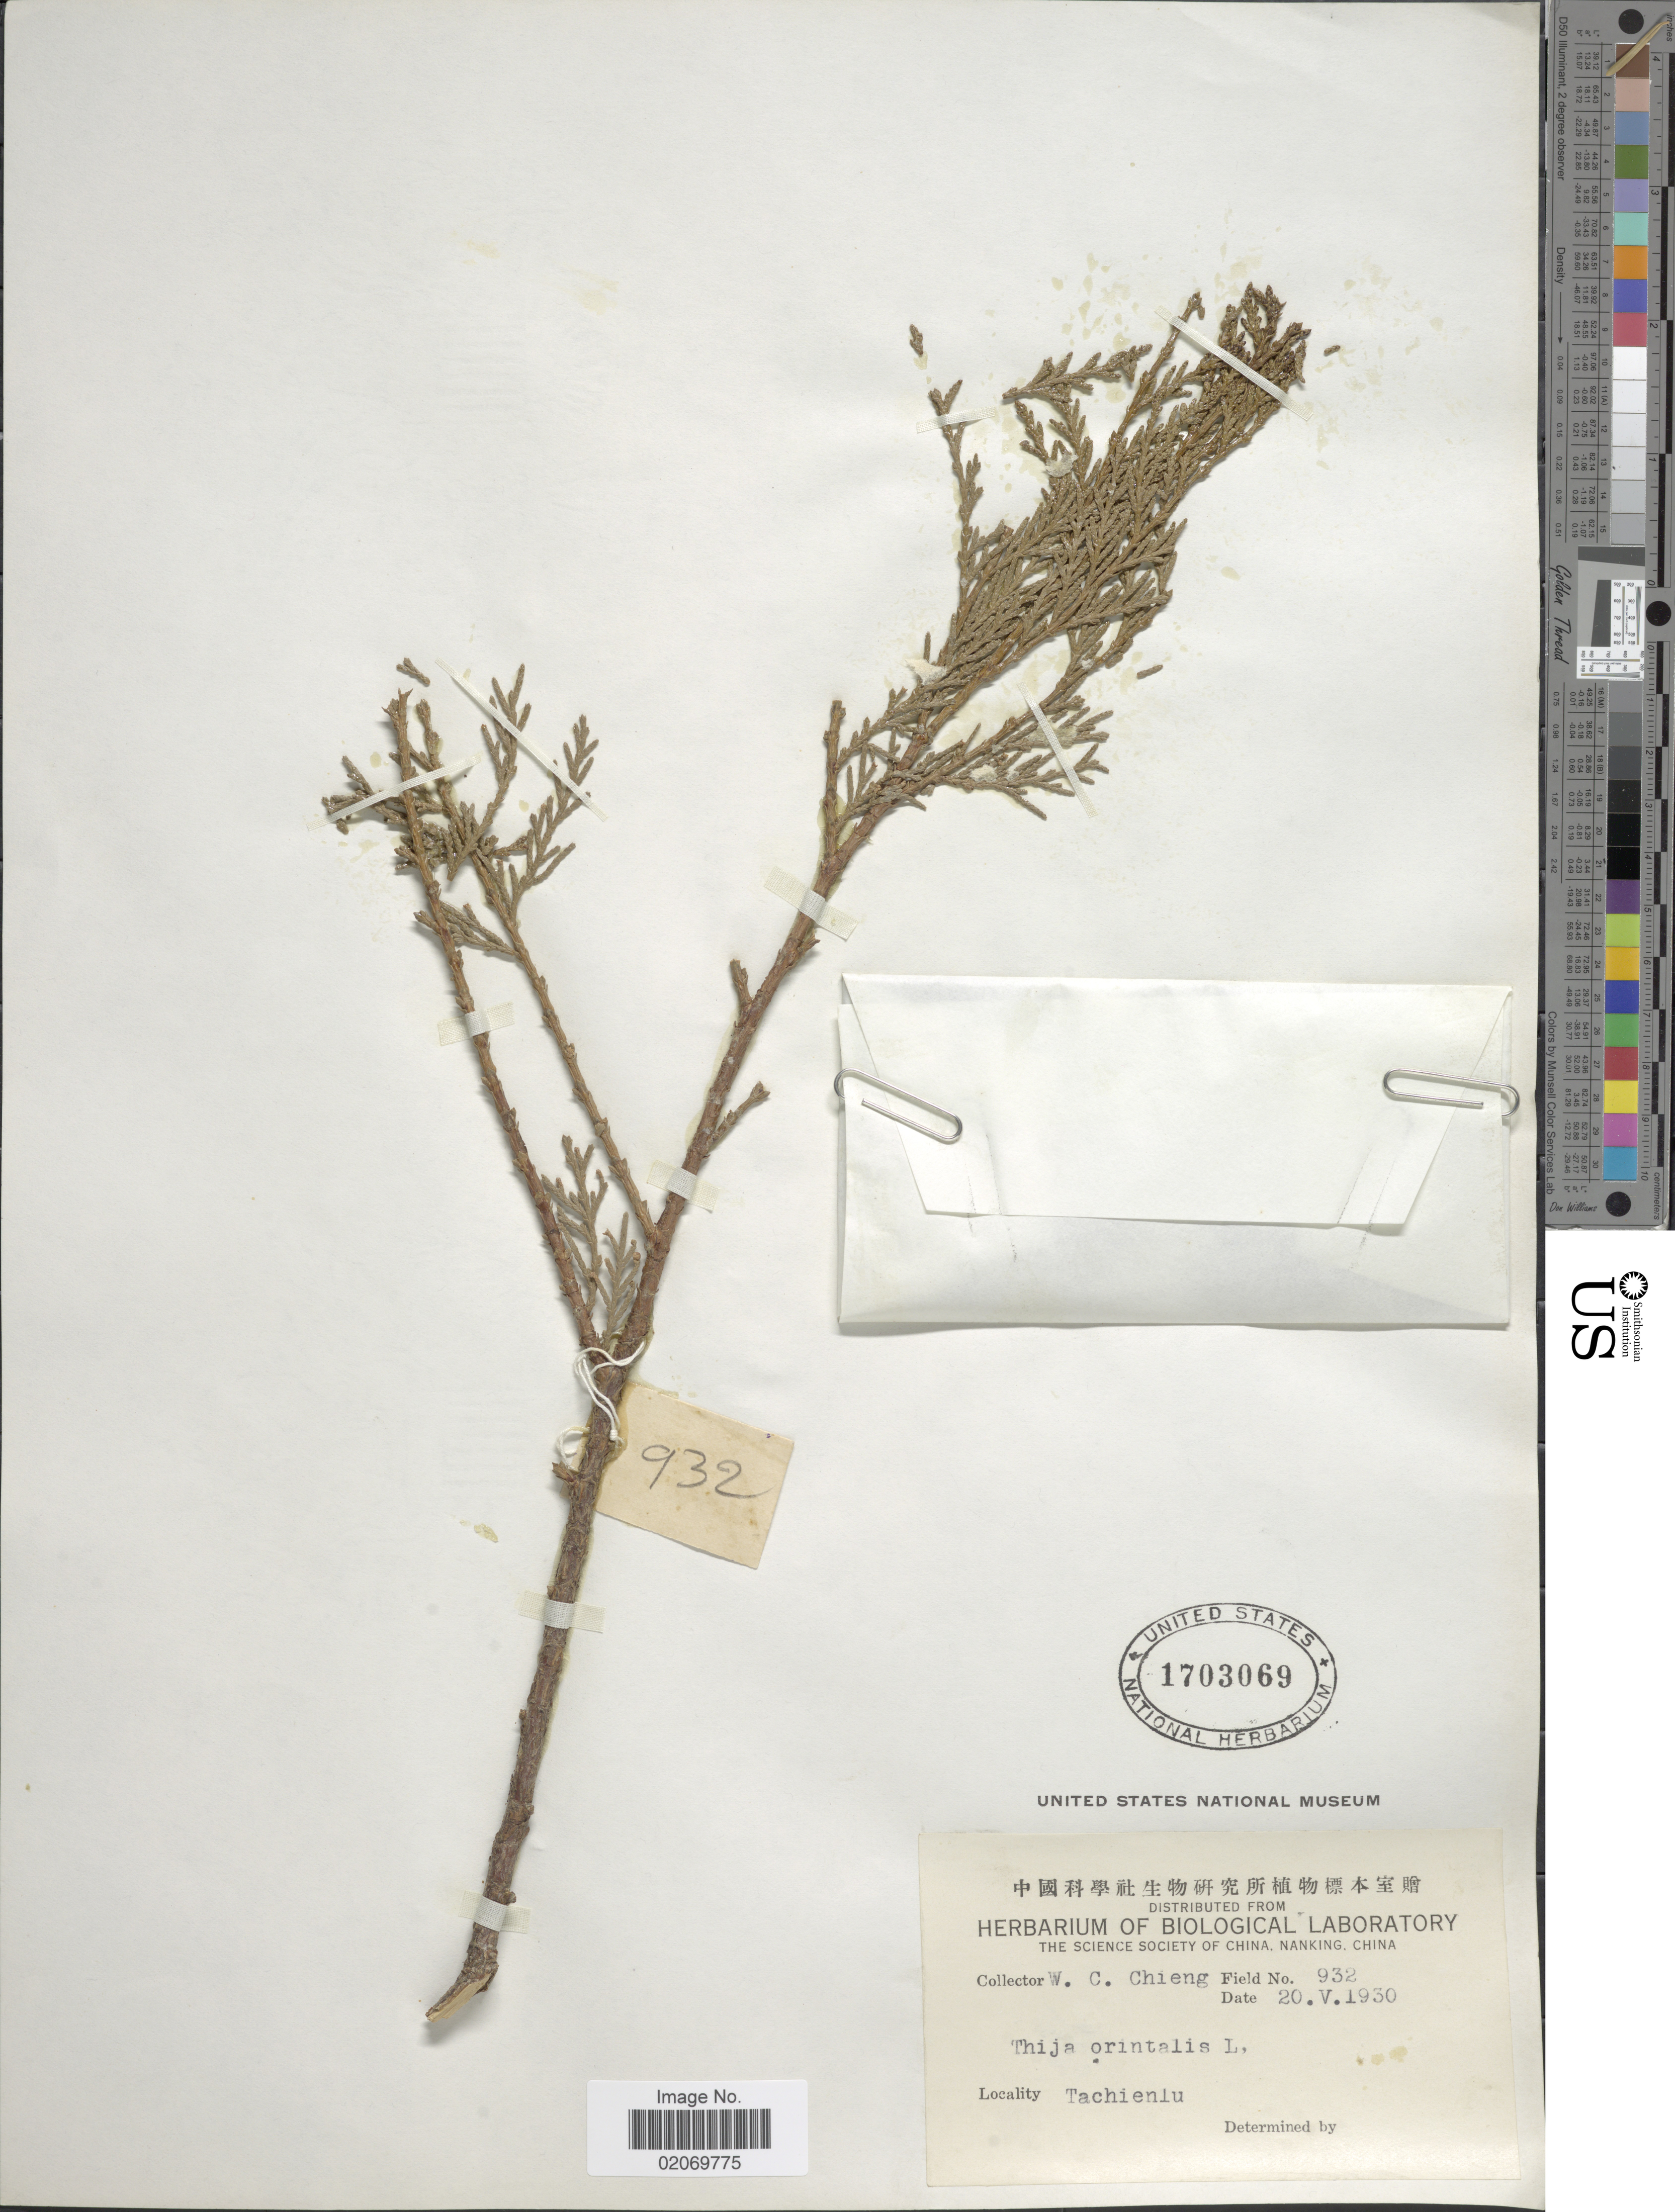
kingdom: Plantae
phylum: Tracheophyta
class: Pinopsida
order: Pinales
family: Cupressaceae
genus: Thuja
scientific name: Thuja orientalis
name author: L.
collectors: W. Chieng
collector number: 932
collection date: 1930-05-20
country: China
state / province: Sichuan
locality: Tachienlu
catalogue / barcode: US 1703069